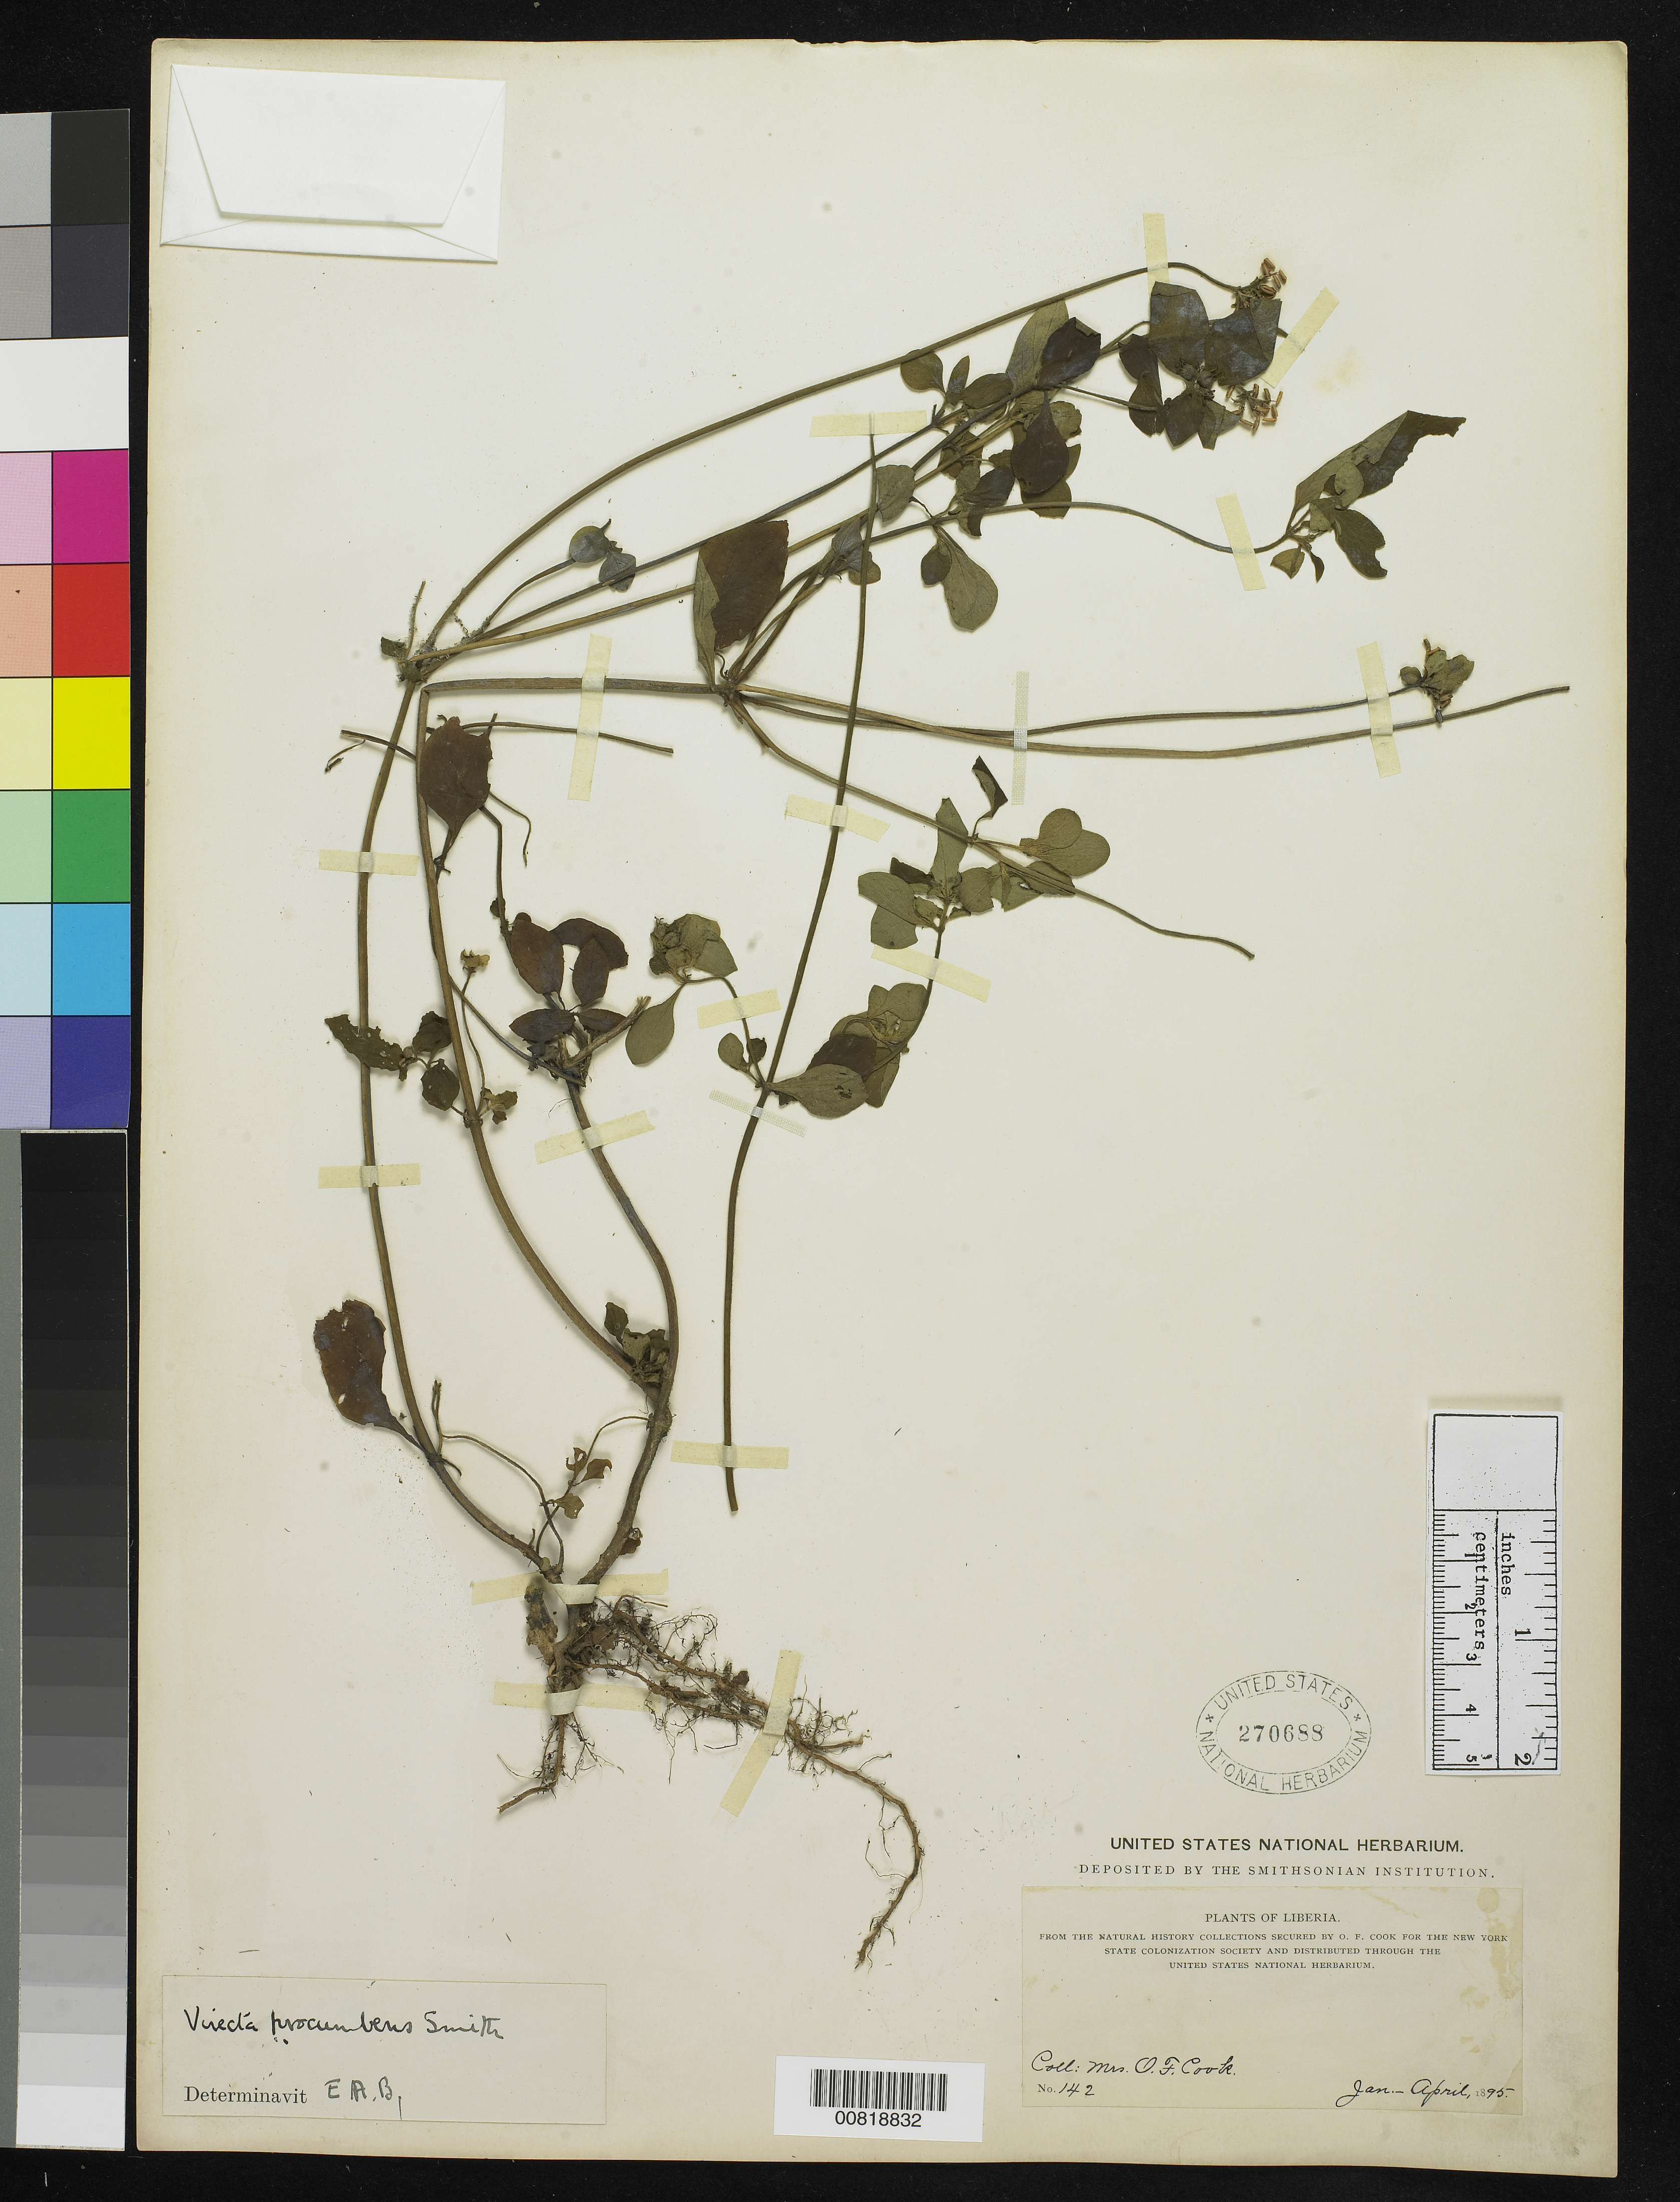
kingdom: Plantae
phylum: Tracheophyta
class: Magnoliopsida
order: Gentianales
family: Rubiaceae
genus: Virecta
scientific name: Virecta procumbens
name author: Sm.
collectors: Alice C. Cook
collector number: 142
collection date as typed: Jan 1895 to -- Apr 1895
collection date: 1895-01/1895-04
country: Liberia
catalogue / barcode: US 270688